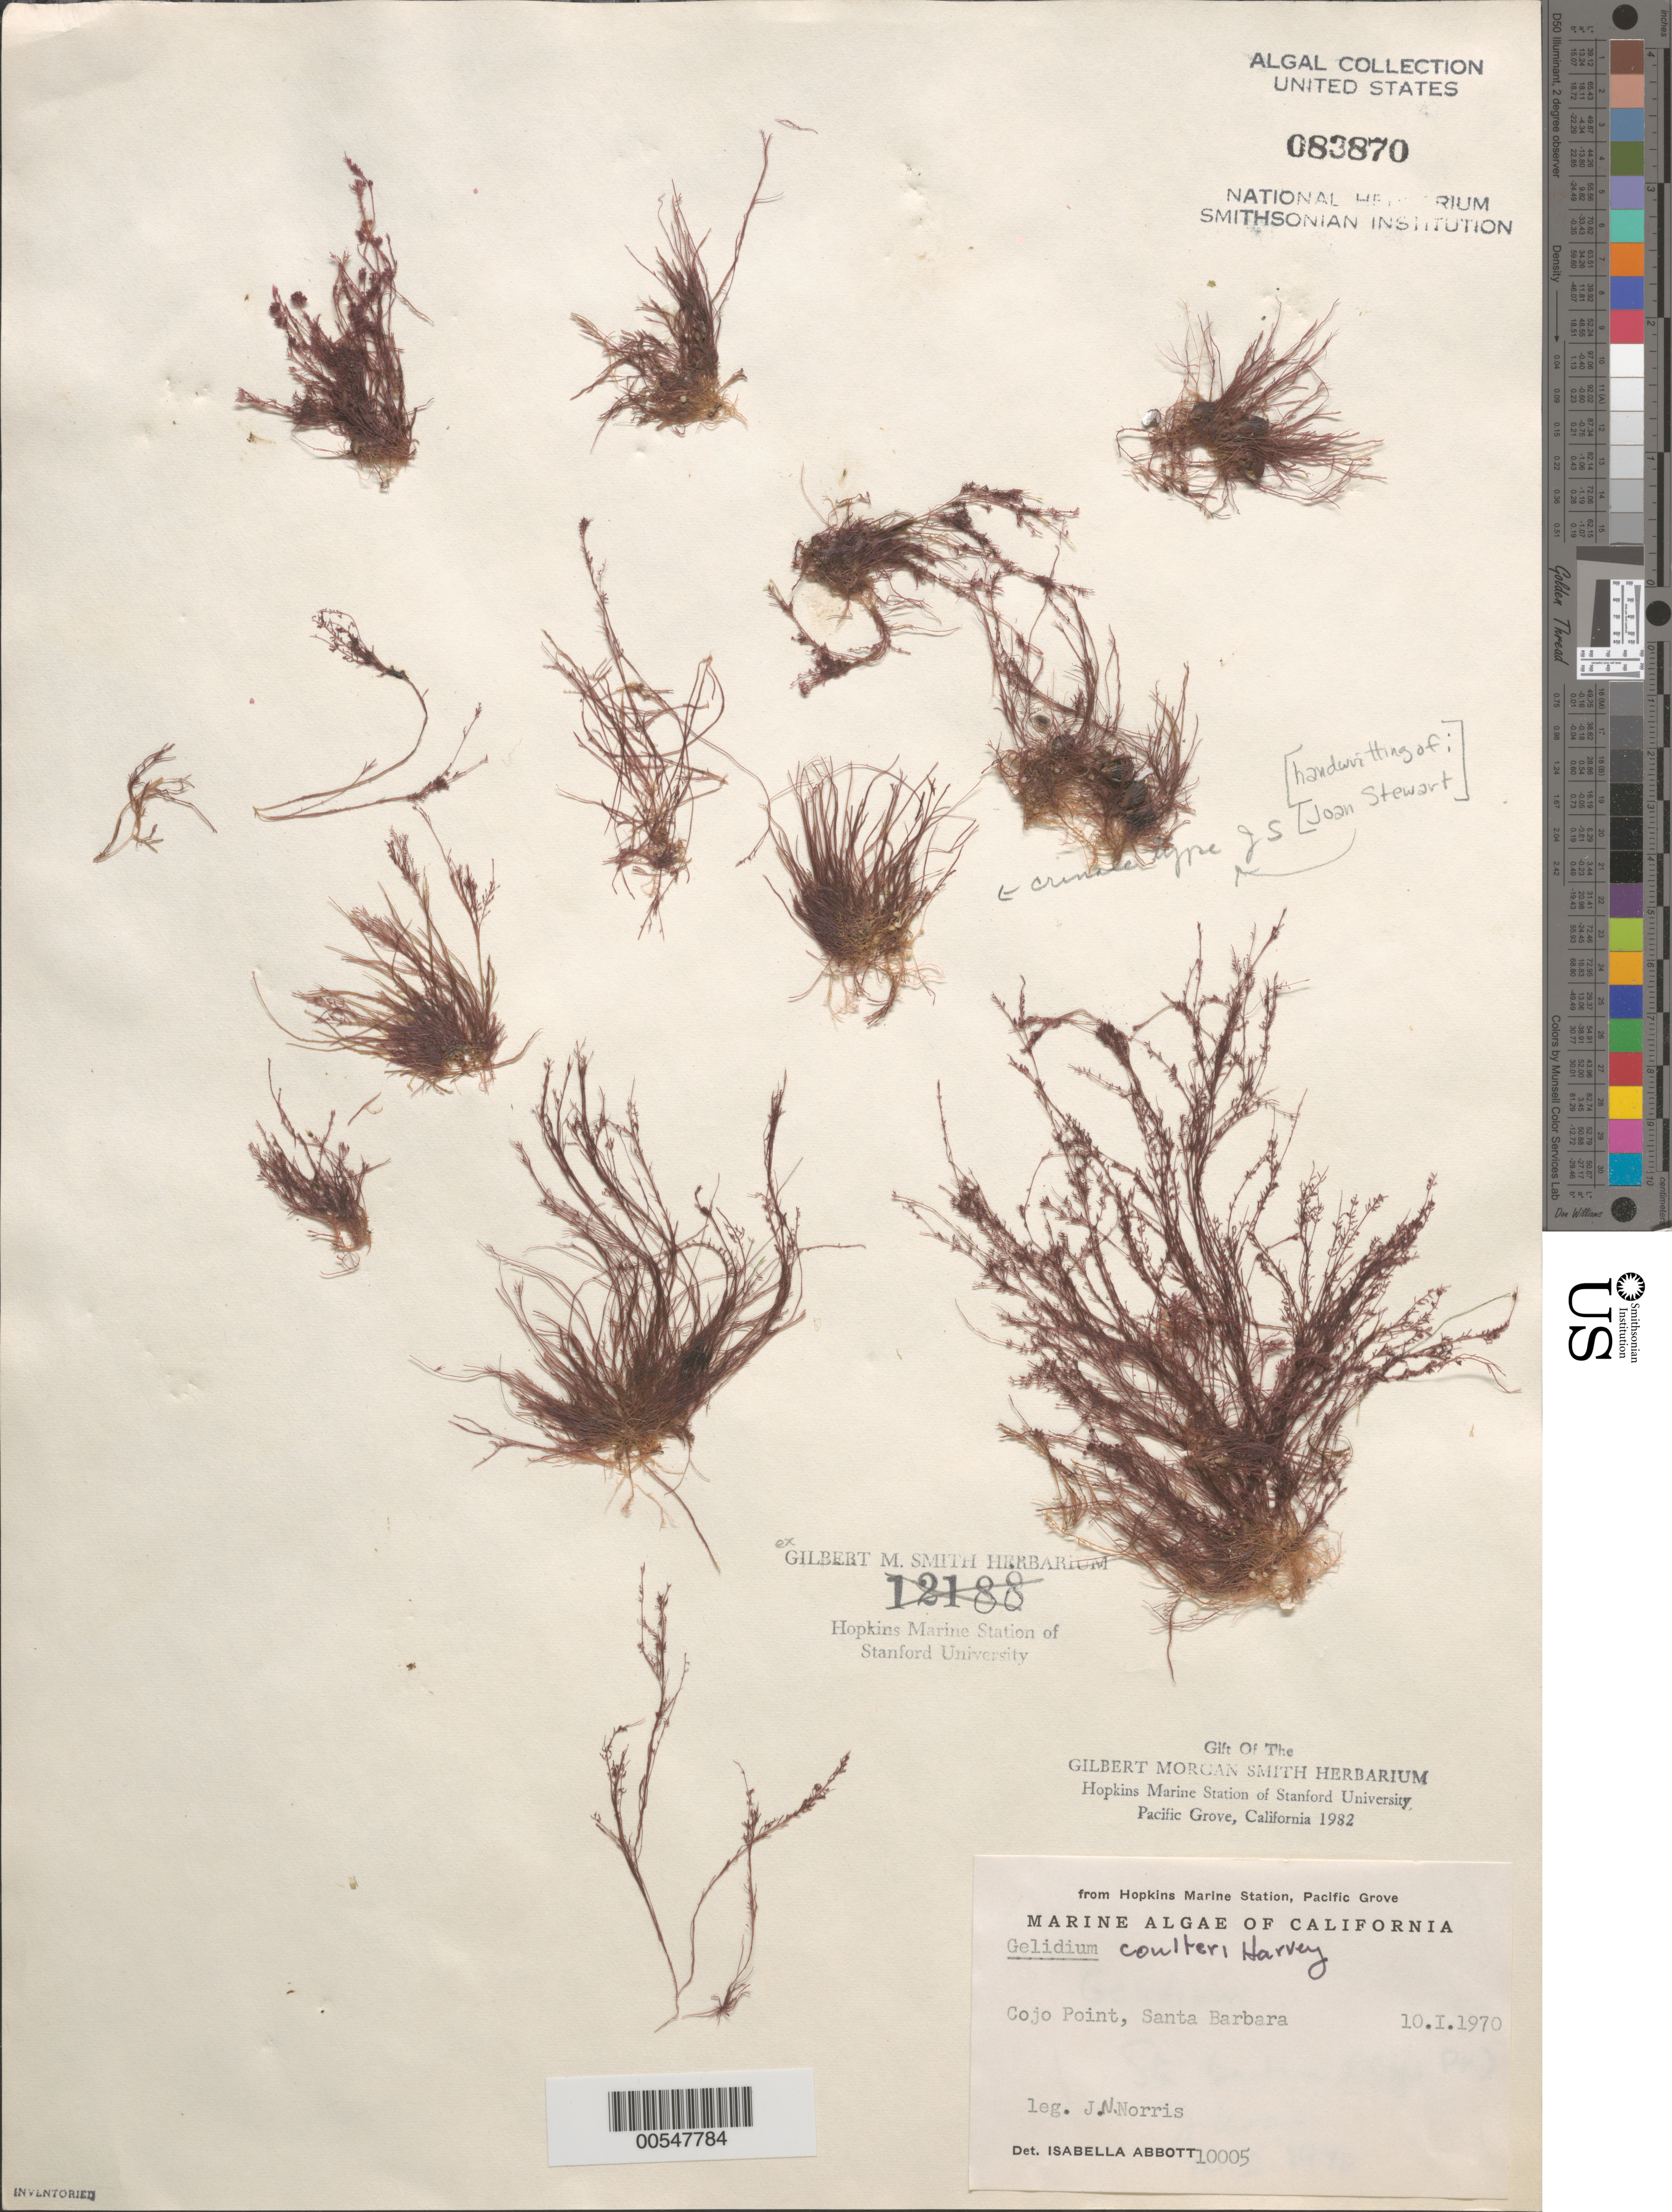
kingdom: Plantae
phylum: Rhodophyta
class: Florideophyceae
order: Gelidiales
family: Gelidiaceae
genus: Gelidium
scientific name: Gelidium coulteri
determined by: Abbott, Isabella A.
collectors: J. N. Norris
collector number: IAA 10005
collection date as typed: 10 Jan 1970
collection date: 1970-01-10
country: United States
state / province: California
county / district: Santa Barbara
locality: Cojo Point, Santa Barbara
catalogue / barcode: US 83870